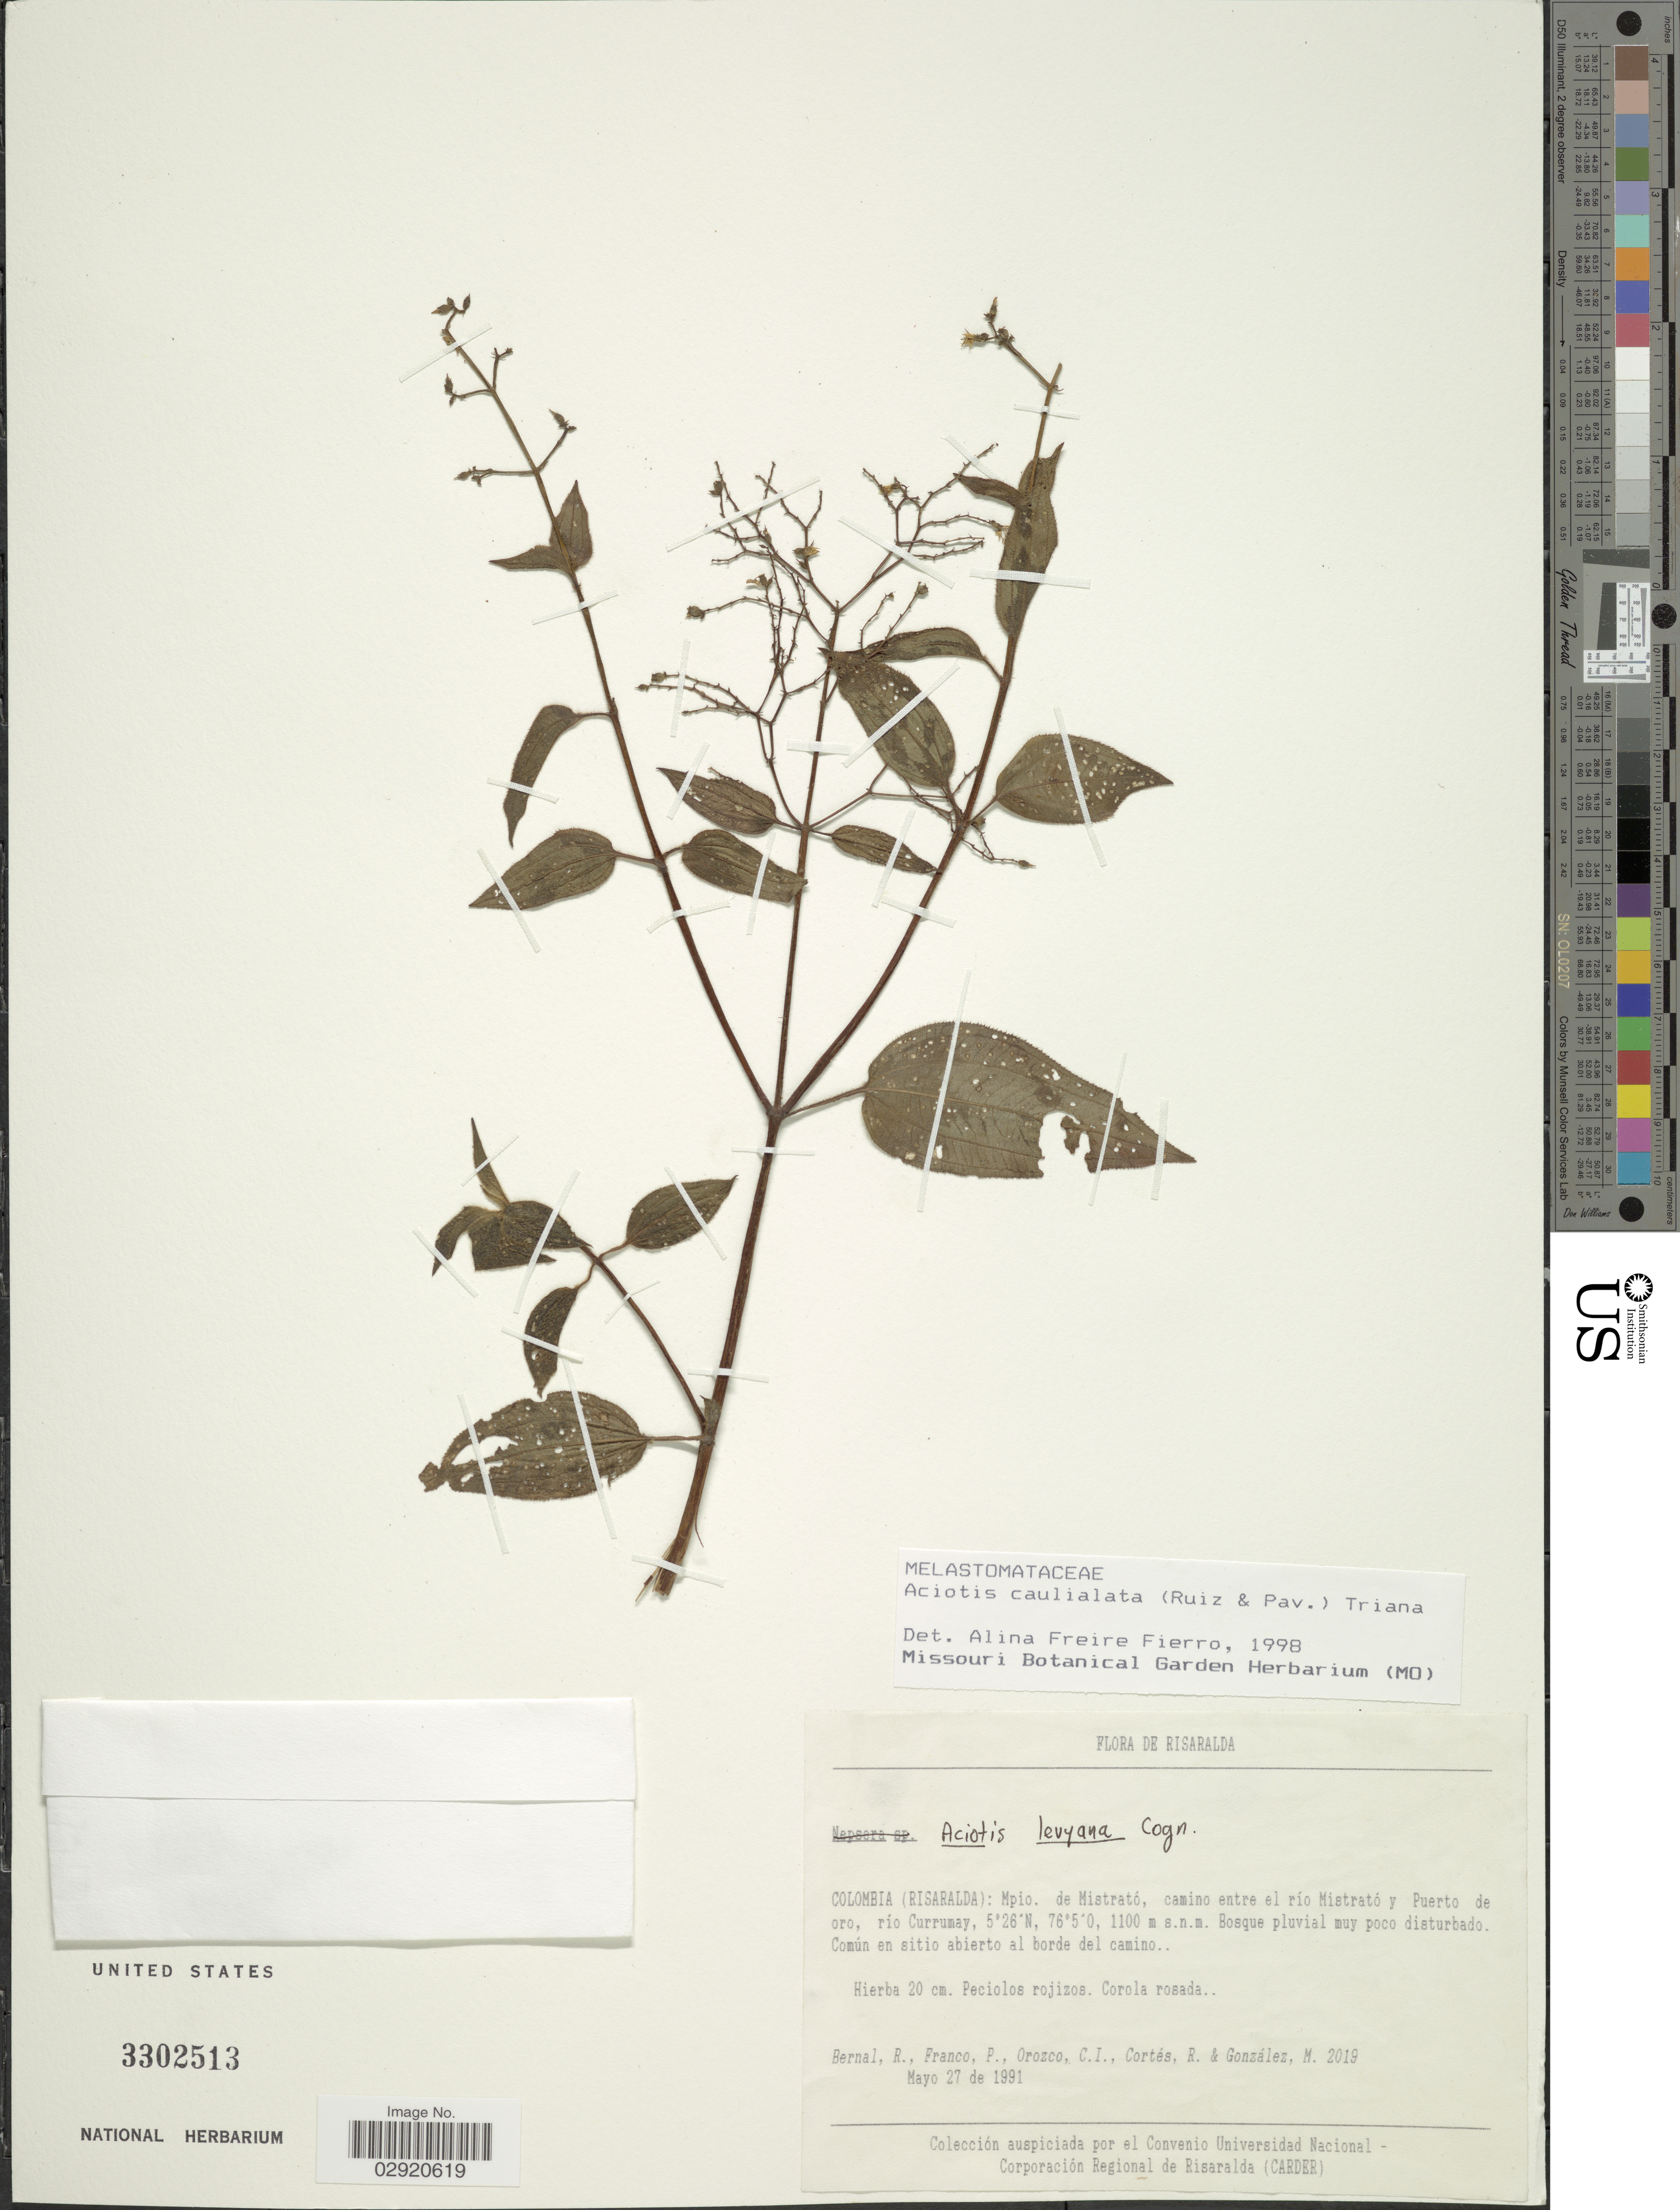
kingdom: Plantae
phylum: Tracheophyta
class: Magnoliopsida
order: Myrtales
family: Melastomataceae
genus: Aciotis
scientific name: Aciotis rubricaulis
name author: (Mart. ex DC.) Triana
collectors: R. Bernal, P. Franco, C. I. Orozco, R. Cortés & M. González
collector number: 2019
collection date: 1991-05-27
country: Colombia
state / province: Risaralda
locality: Risaralda: Mpio. de Mistrató, camino entre el río Mistrató y Puerto de oro, río Currumay.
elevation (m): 1100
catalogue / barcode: US 3302513